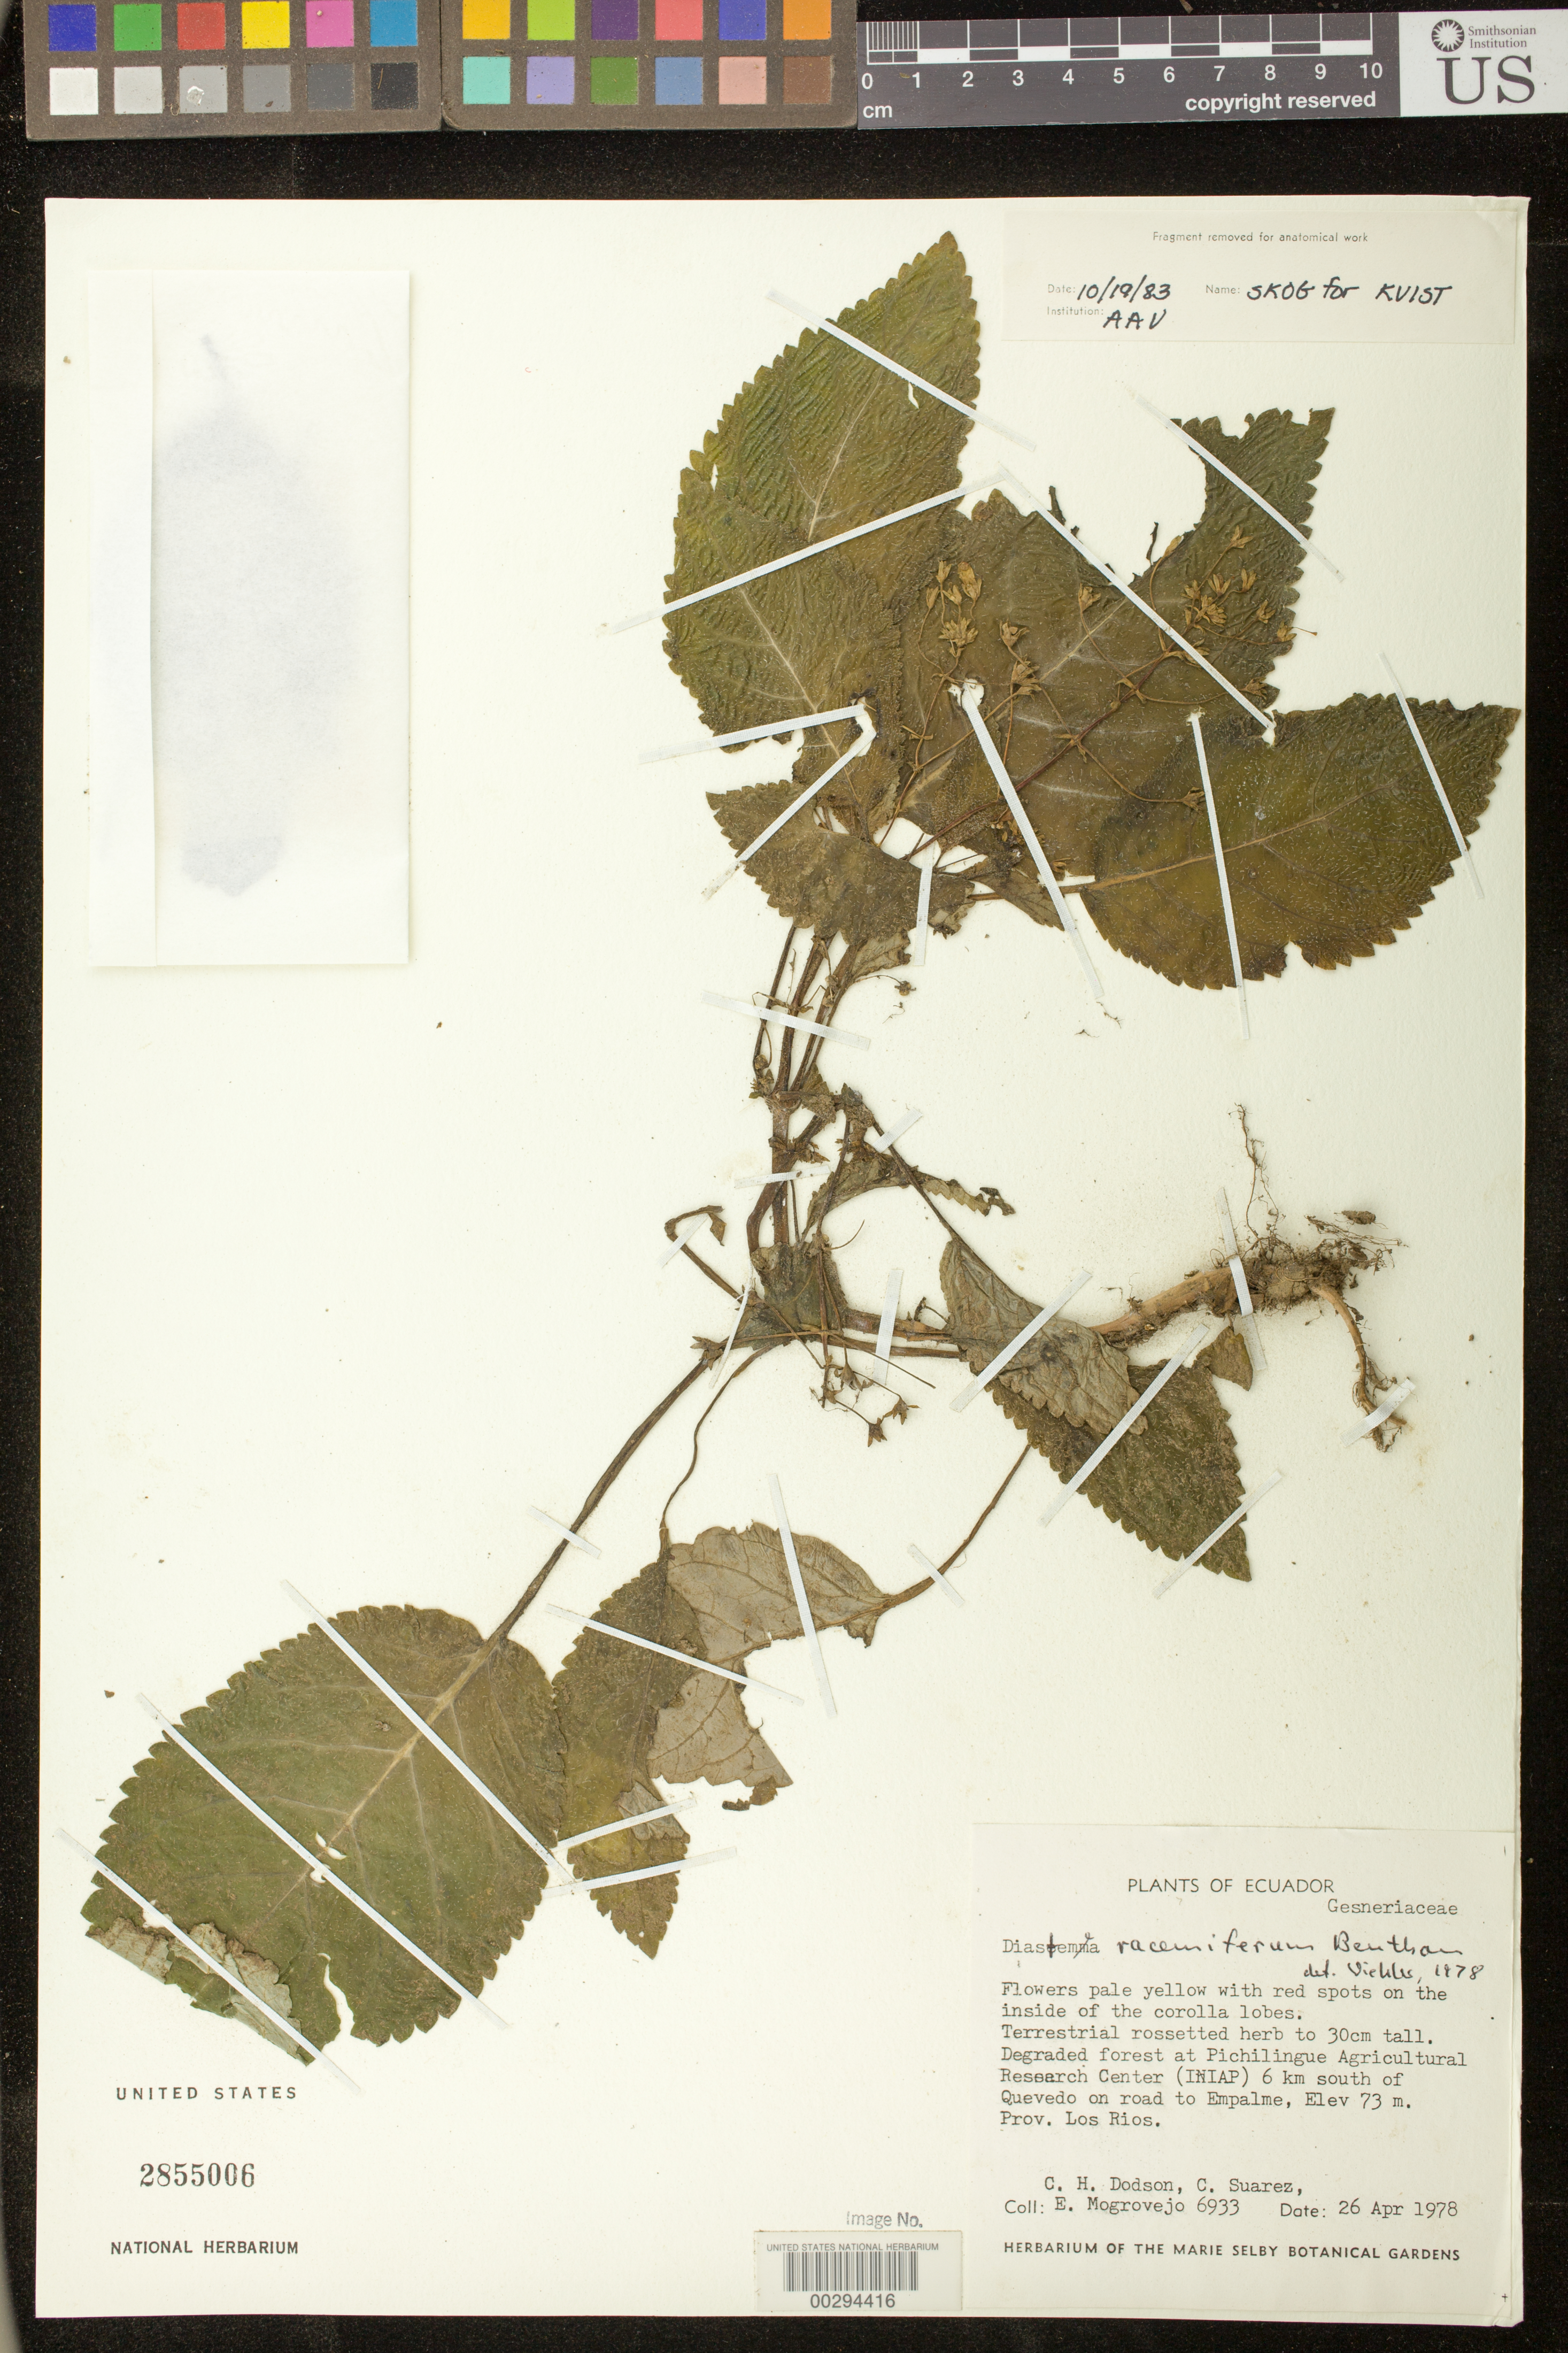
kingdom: Plantae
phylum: Tracheophyta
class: Magnoliopsida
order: Lamiales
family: Gesneriaceae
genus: Diastema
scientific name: Diastema racemiferum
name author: Benth.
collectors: C. H. Dodson, C. Suarez & E. Mogrovejo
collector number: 6933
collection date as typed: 26 Apr 1978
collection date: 1978-04-26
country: Ecuador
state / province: Los Ríos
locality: At Pichilingue Agricultural Research Center (INIAP) 6 km S of Quevedo on road to Empalme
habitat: Degraded forest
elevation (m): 73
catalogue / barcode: US 2855006